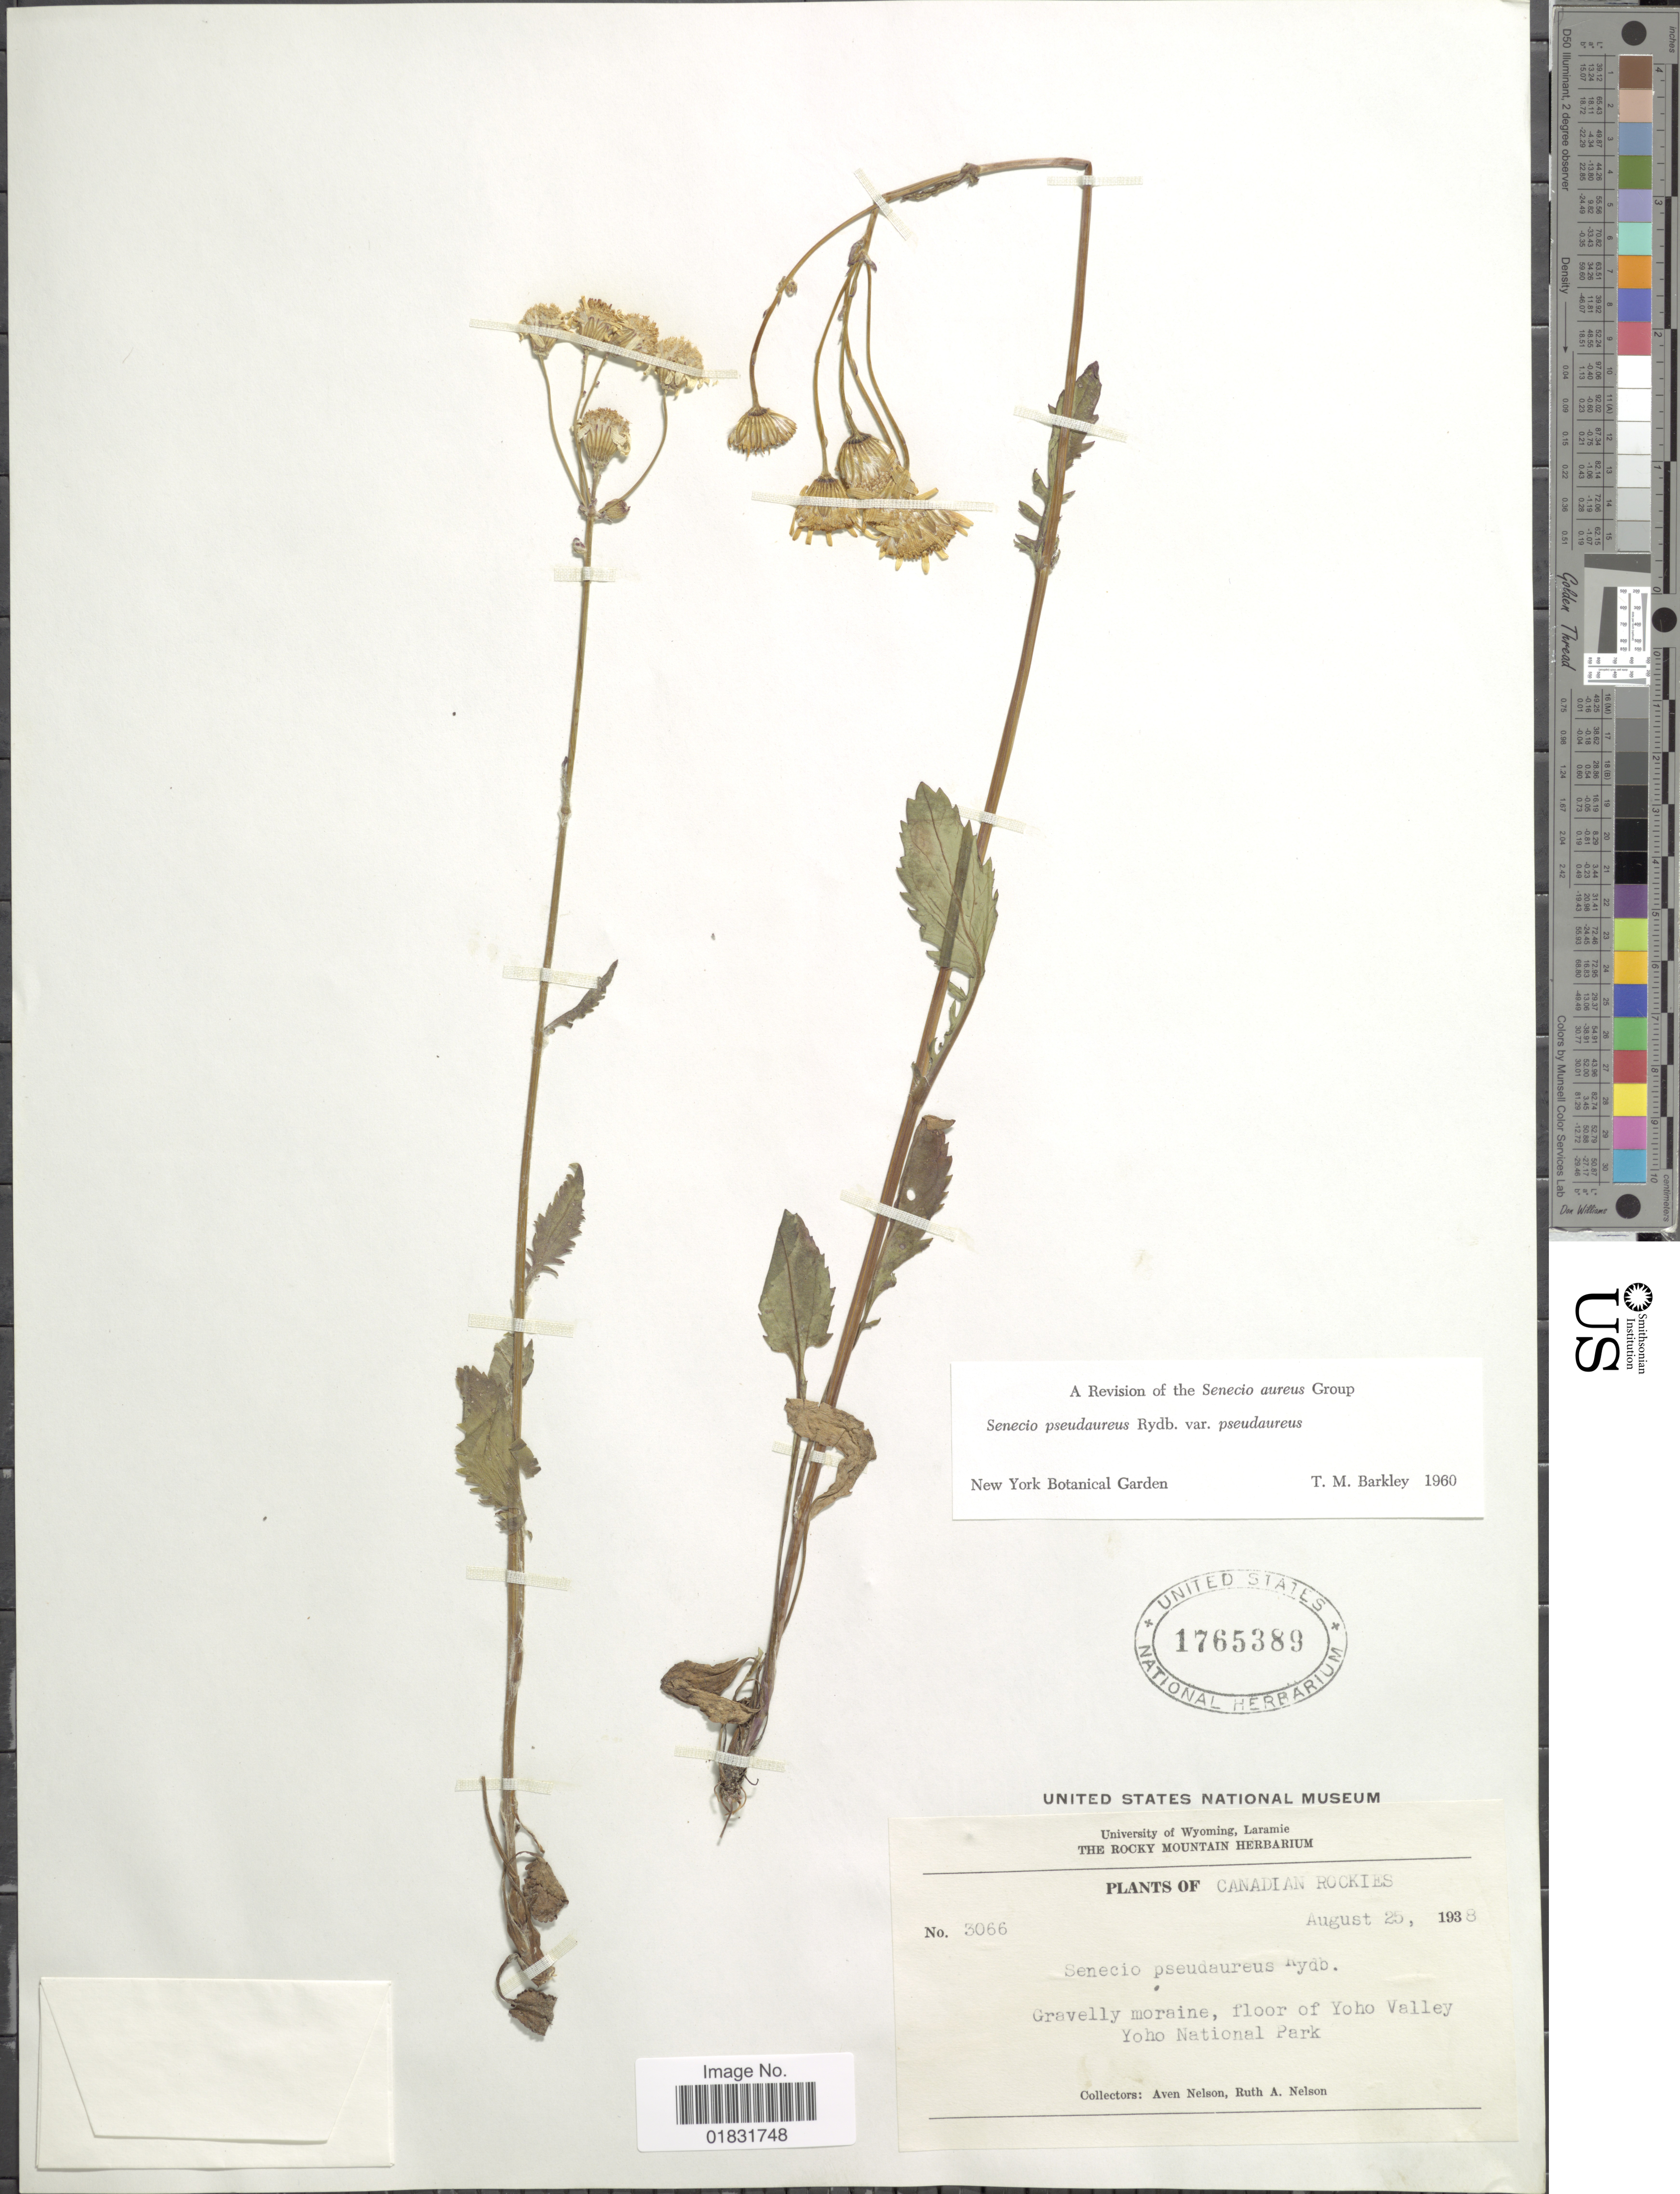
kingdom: Plantae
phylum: Tracheophyta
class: Magnoliopsida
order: Asterales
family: Asteraceae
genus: Packera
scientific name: Packera pseudaurea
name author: (Rydb.) W.A. Weber & Á. Löve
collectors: A. Nelson & R. A. Nelson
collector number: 3066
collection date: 1938-08-25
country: Canada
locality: Canadian Rockies, Gravelly moraine, floor of Yoho Valley Yoho National Park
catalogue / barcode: US 1765389